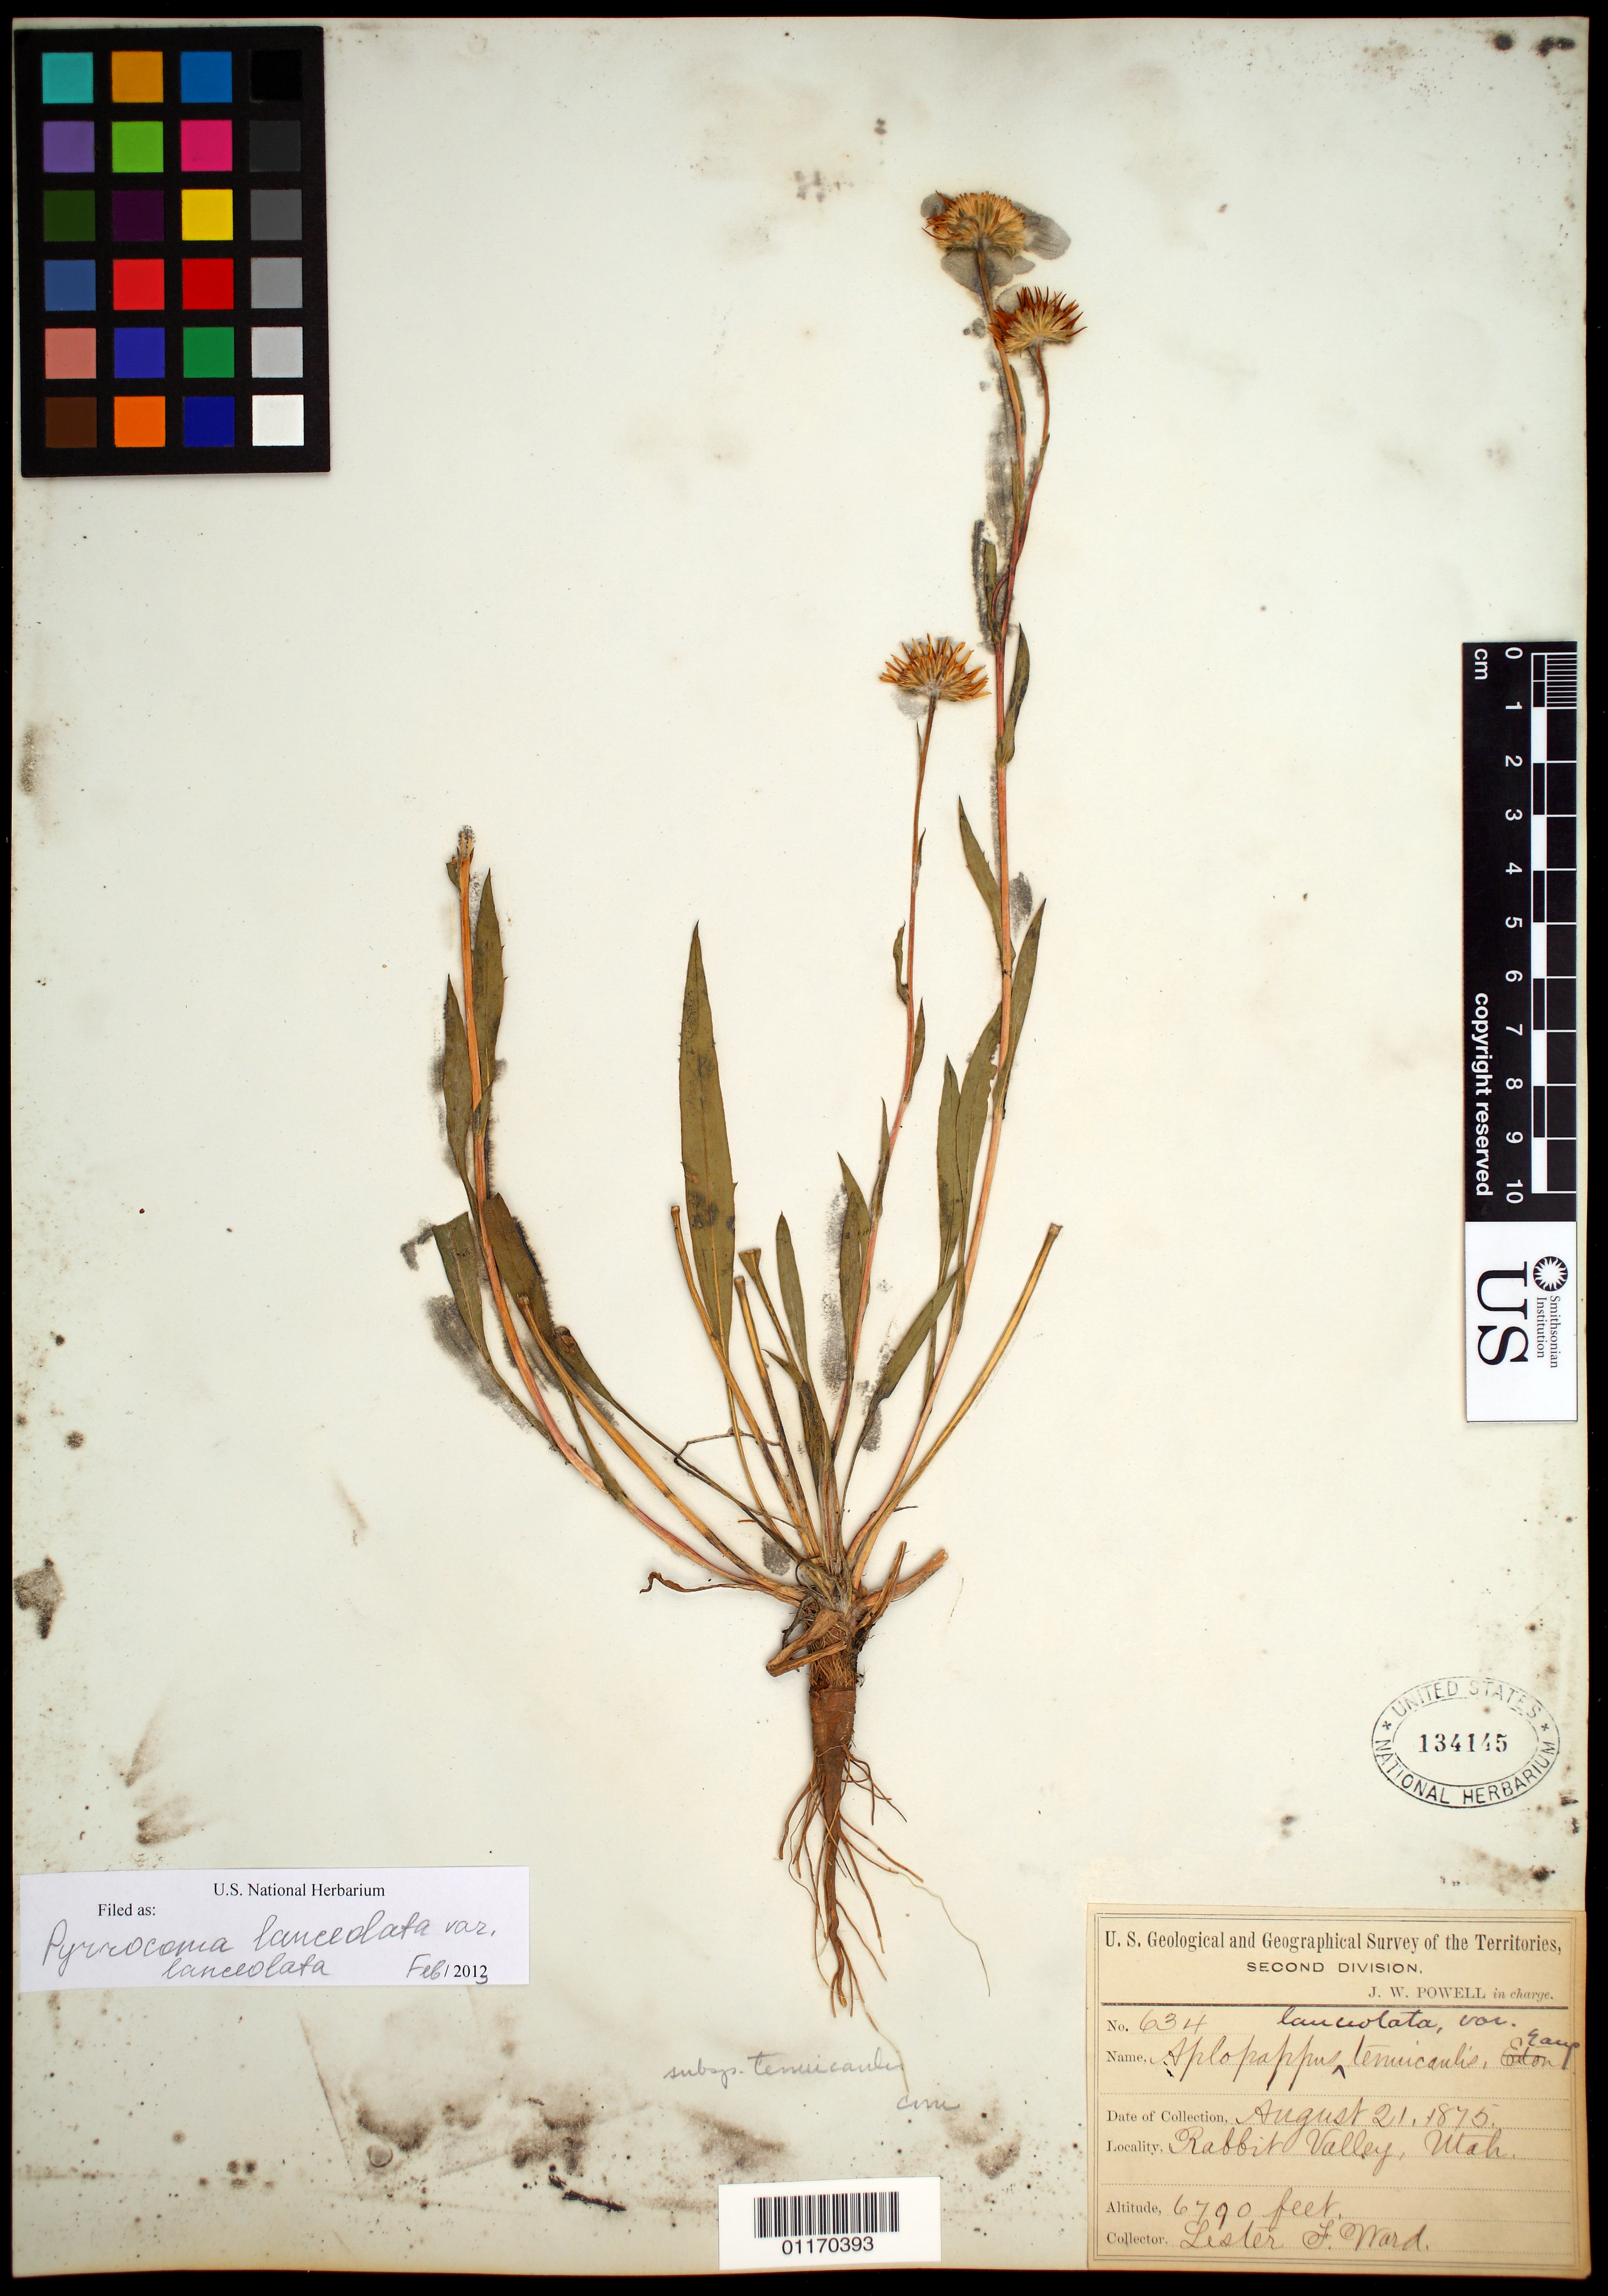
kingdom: Plantae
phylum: Tracheophyta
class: Magnoliopsida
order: Asterales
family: Asteraceae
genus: Pyrrocoma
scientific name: Pyrrocoma lanceolata var. lanceolata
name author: (Hook.) Greene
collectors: L. F. Ward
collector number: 634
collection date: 1875-08-21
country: United States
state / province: Utah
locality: Rabbit Valley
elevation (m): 2070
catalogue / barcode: US 134145